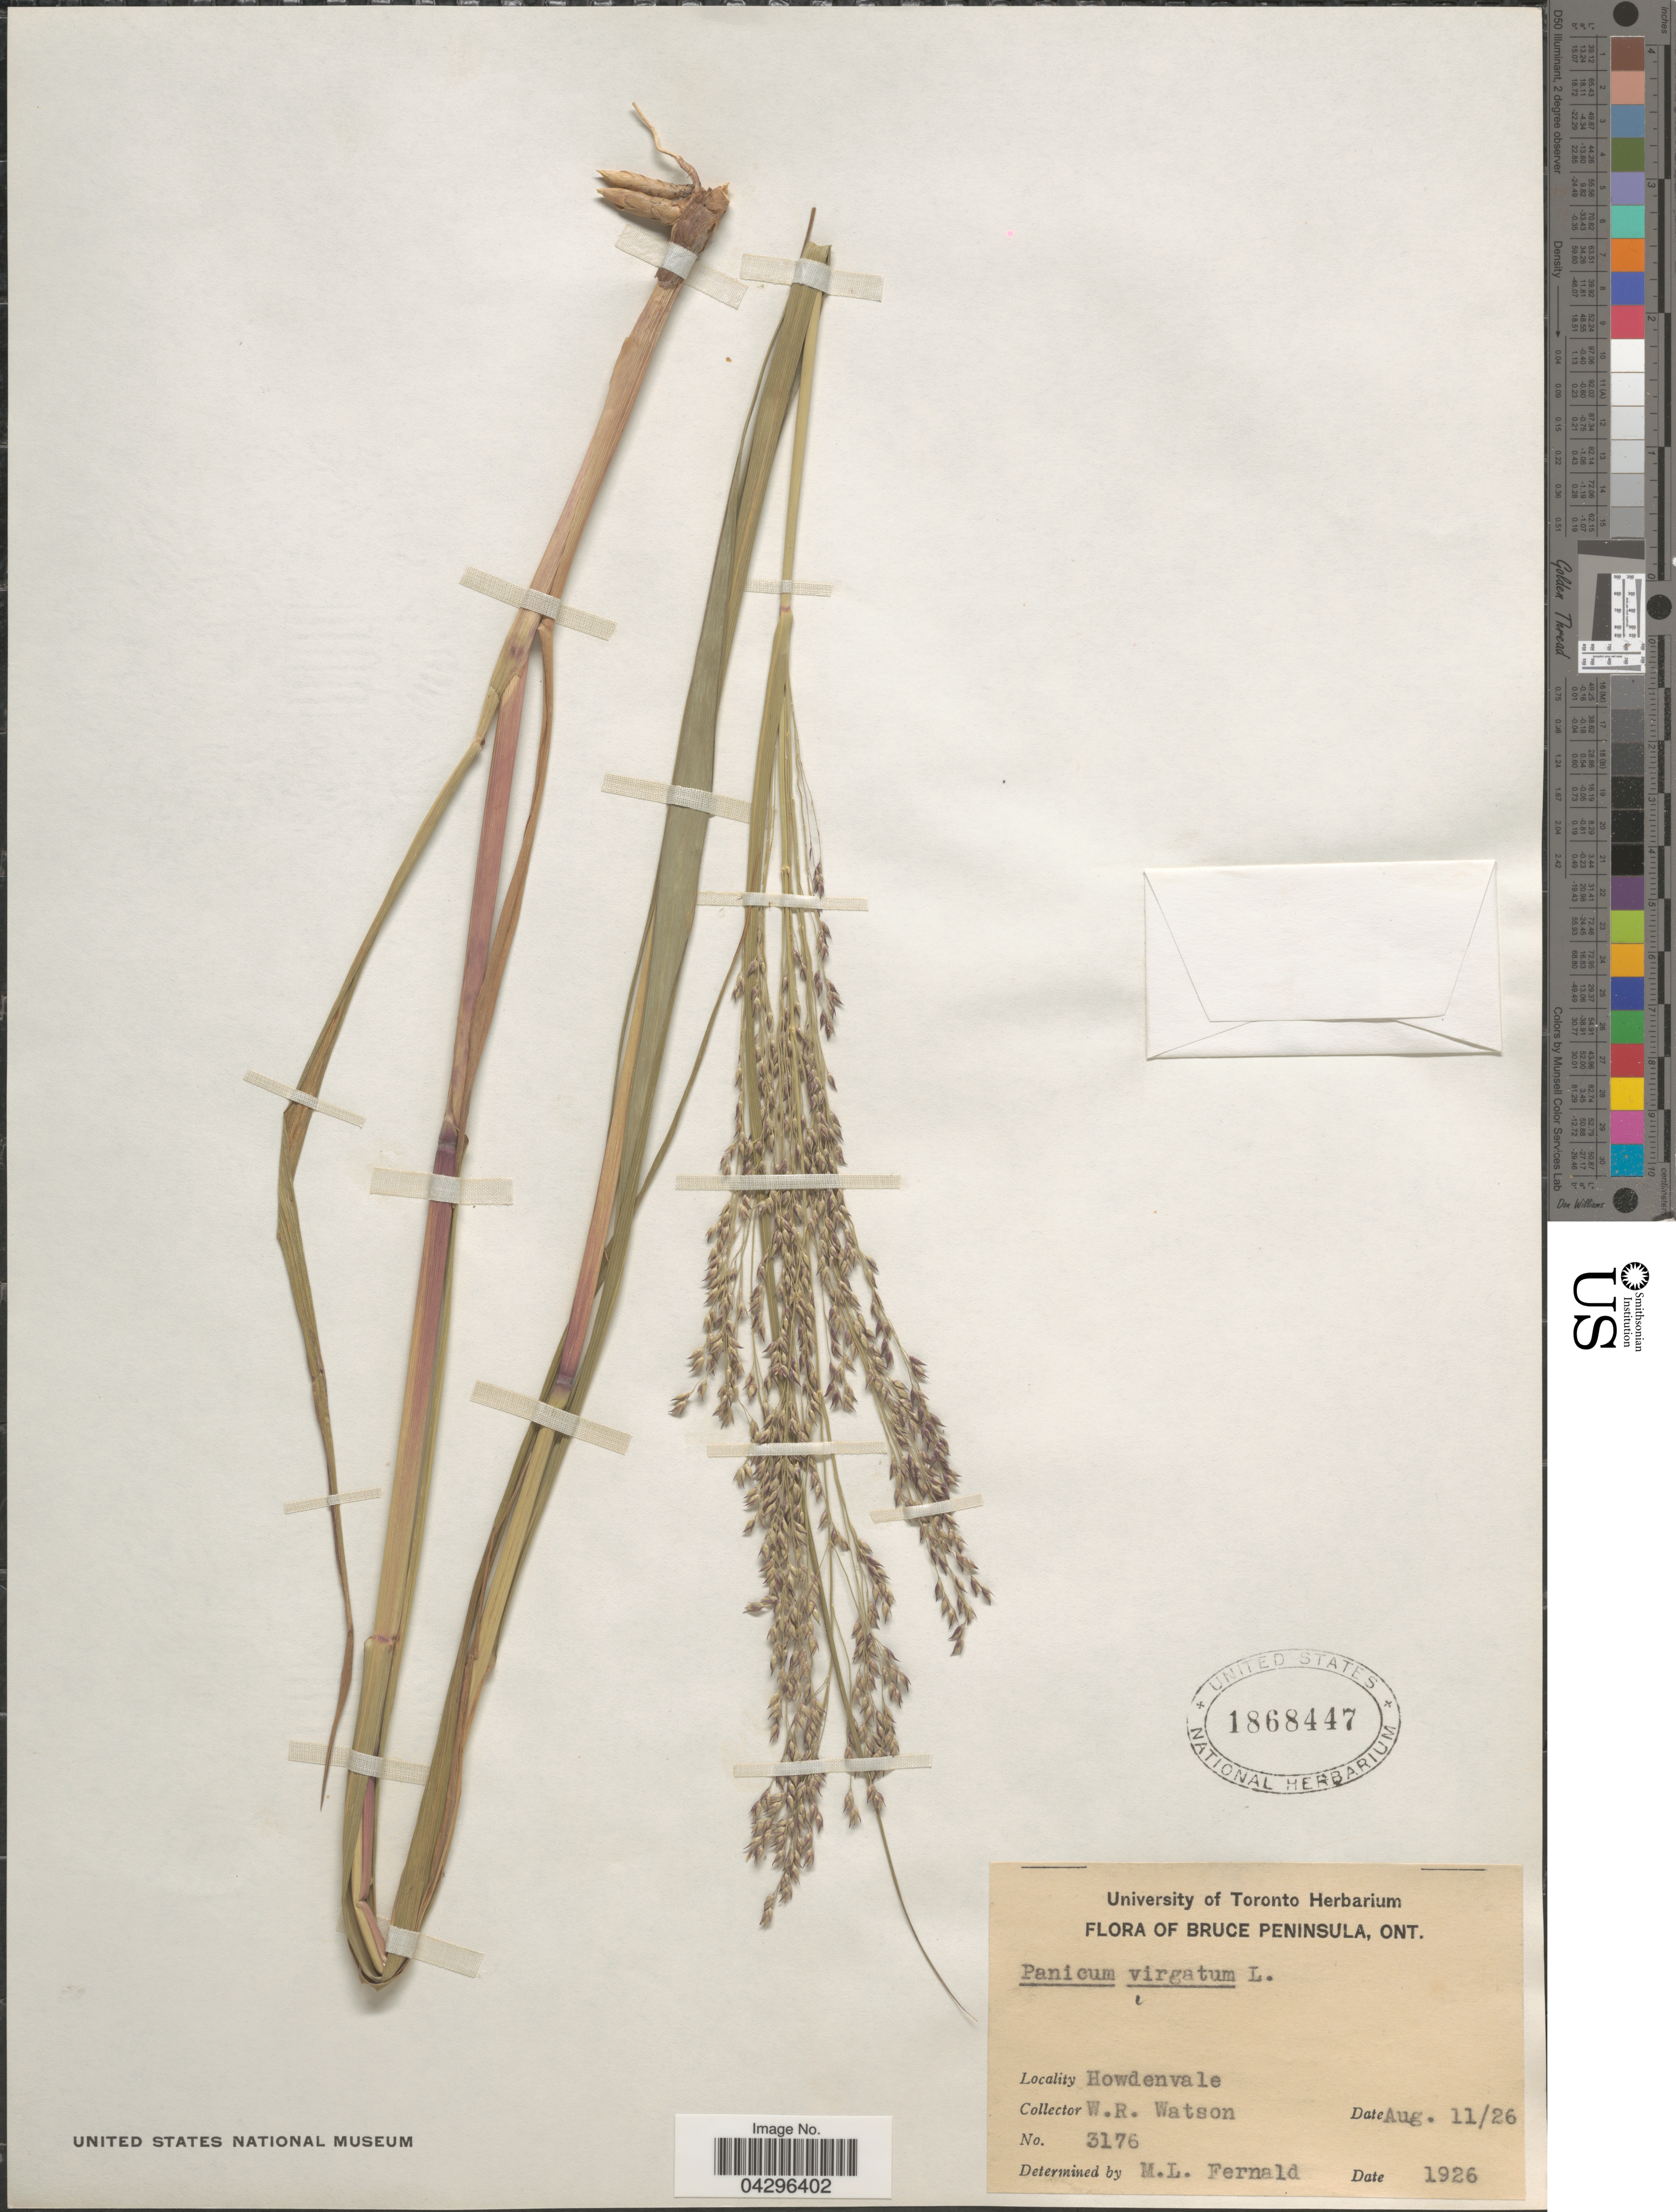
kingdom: Plantae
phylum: Tracheophyta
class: Liliopsida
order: Poales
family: Poaceae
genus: Panicum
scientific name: Panicum virgatum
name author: L.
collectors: W. R. Watson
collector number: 3176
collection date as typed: Transcribed d/m/y: 11/8/26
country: Canada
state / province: Ontario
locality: Bruce Peninsula. Howdenvale.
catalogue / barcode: US 1868447